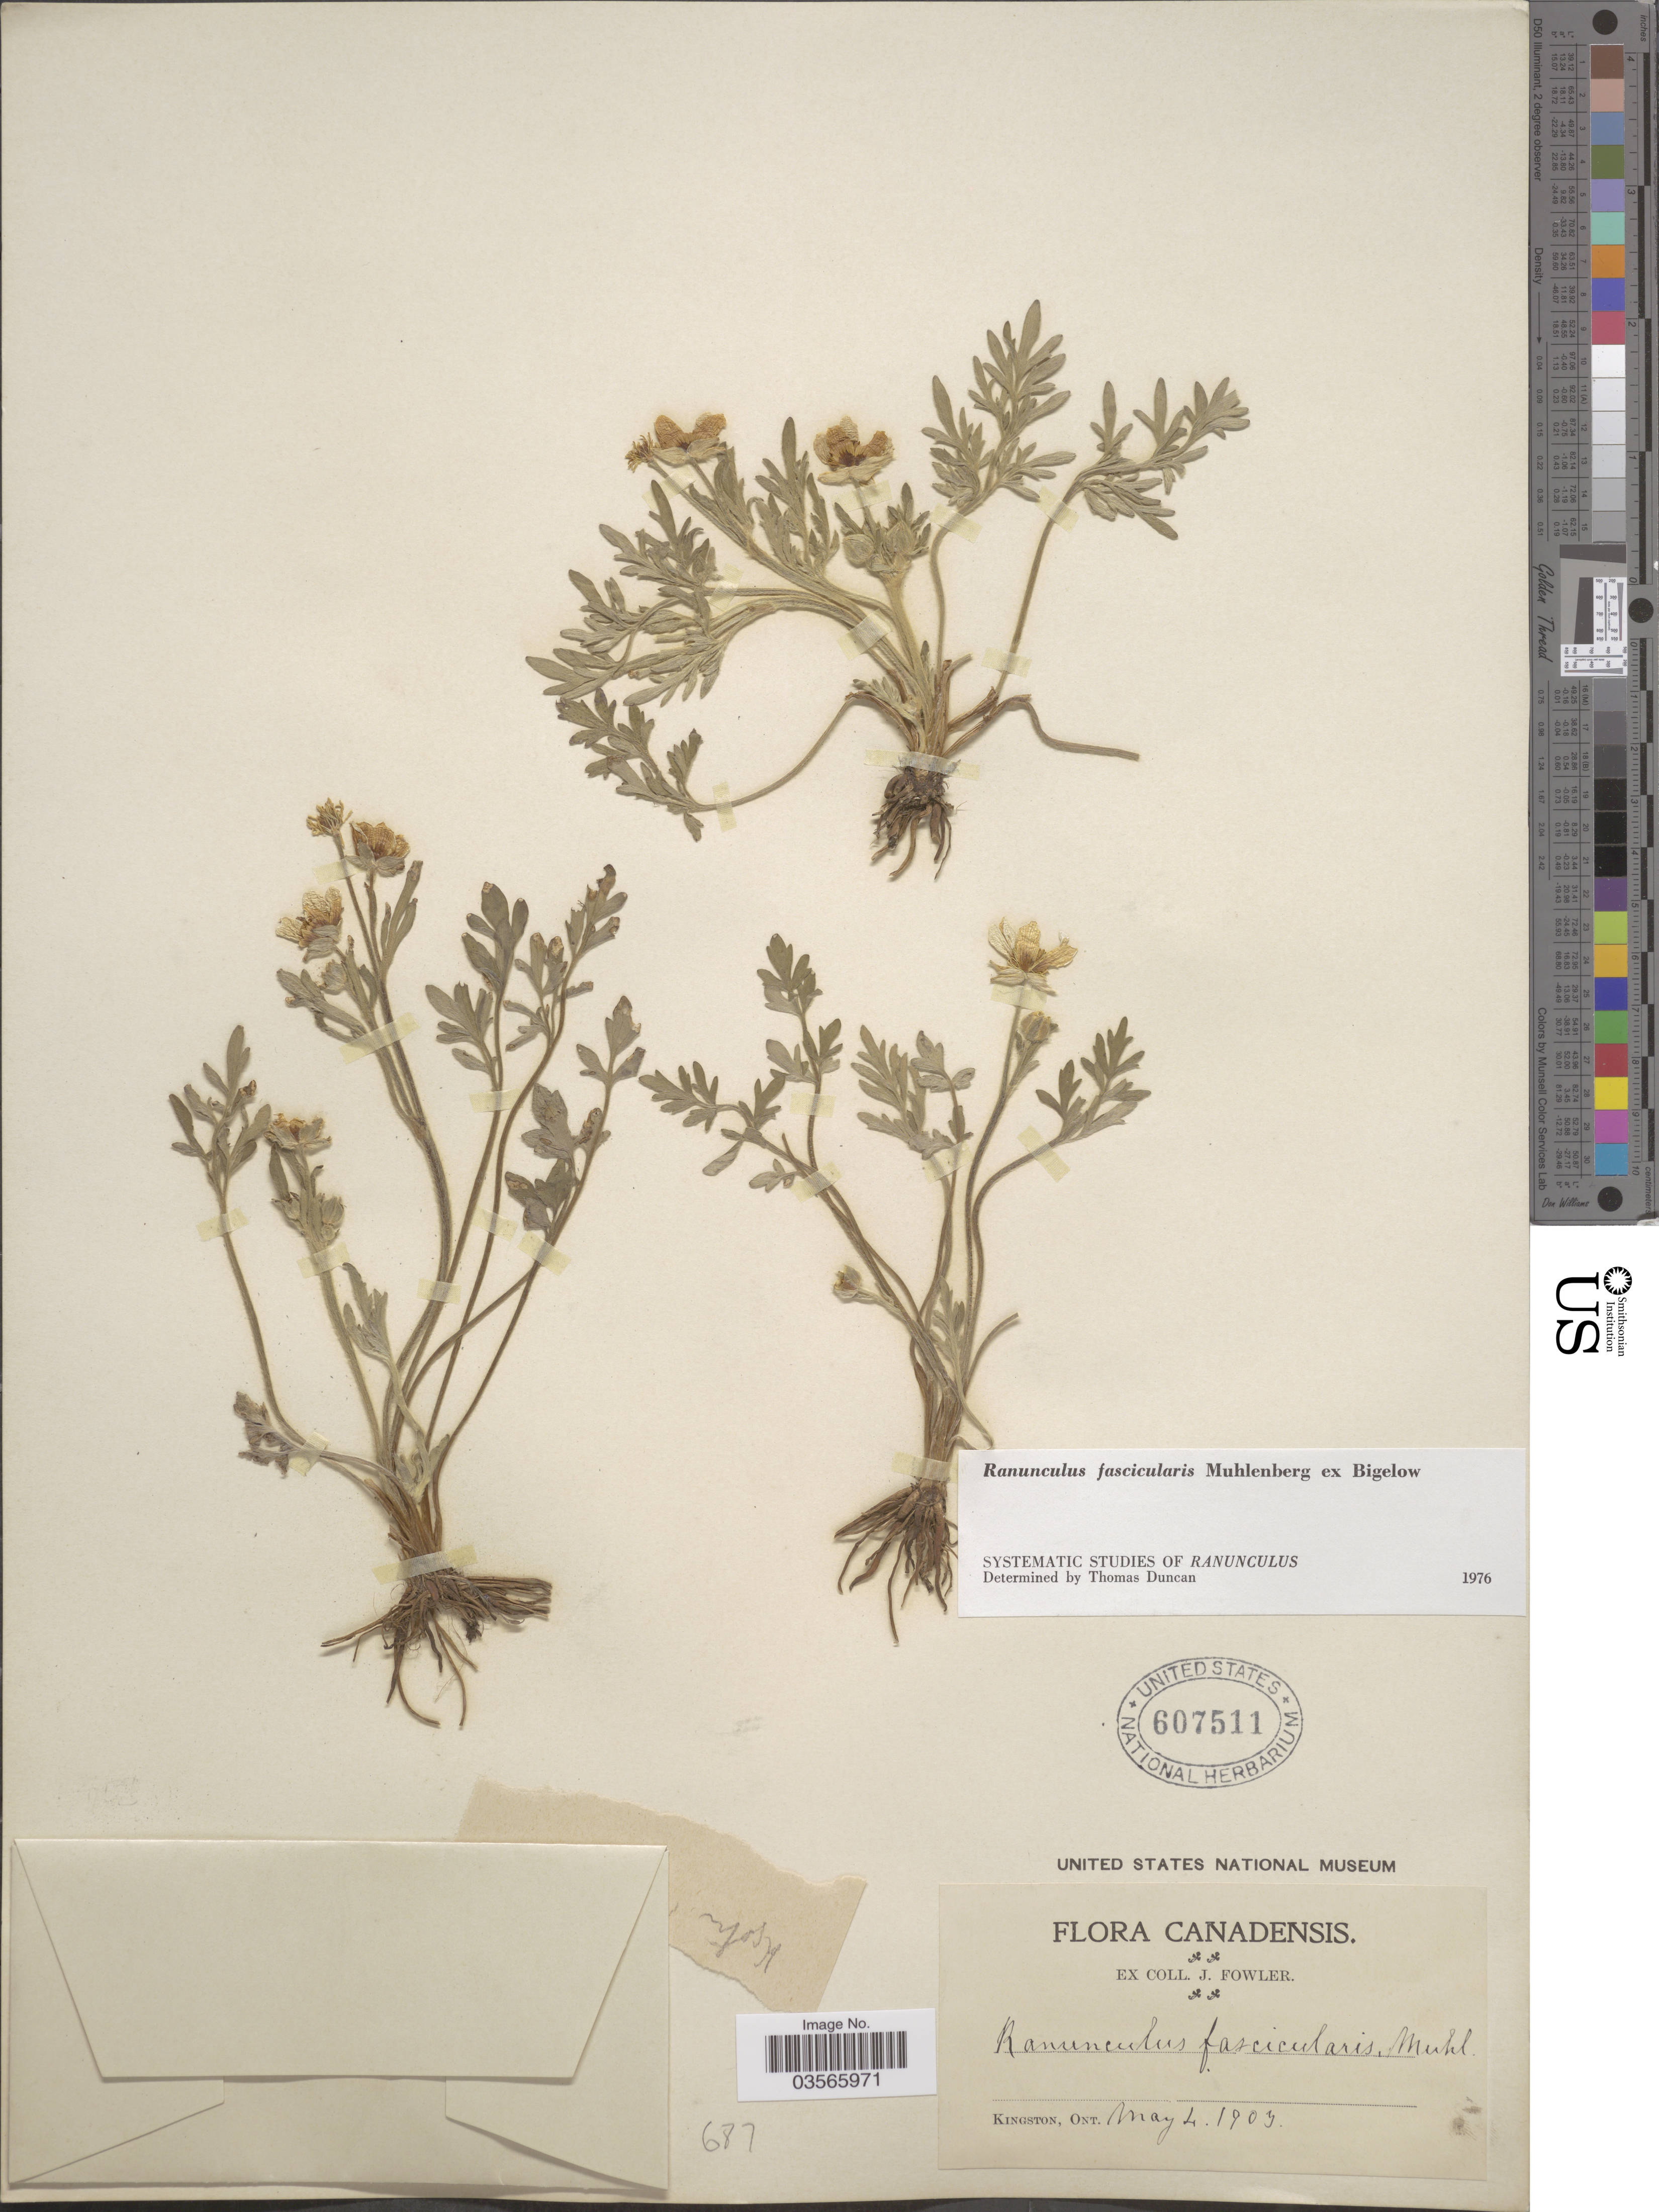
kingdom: Plantae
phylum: Tracheophyta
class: Magnoliopsida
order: Ranunculales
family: Ranunculaceae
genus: Ranunculus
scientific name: Ranunculus fascicularis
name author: Muhl. ex Bigelow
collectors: J. Fowler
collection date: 1903-05-04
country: Canada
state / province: Ontario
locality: Kingston.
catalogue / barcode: US 607511